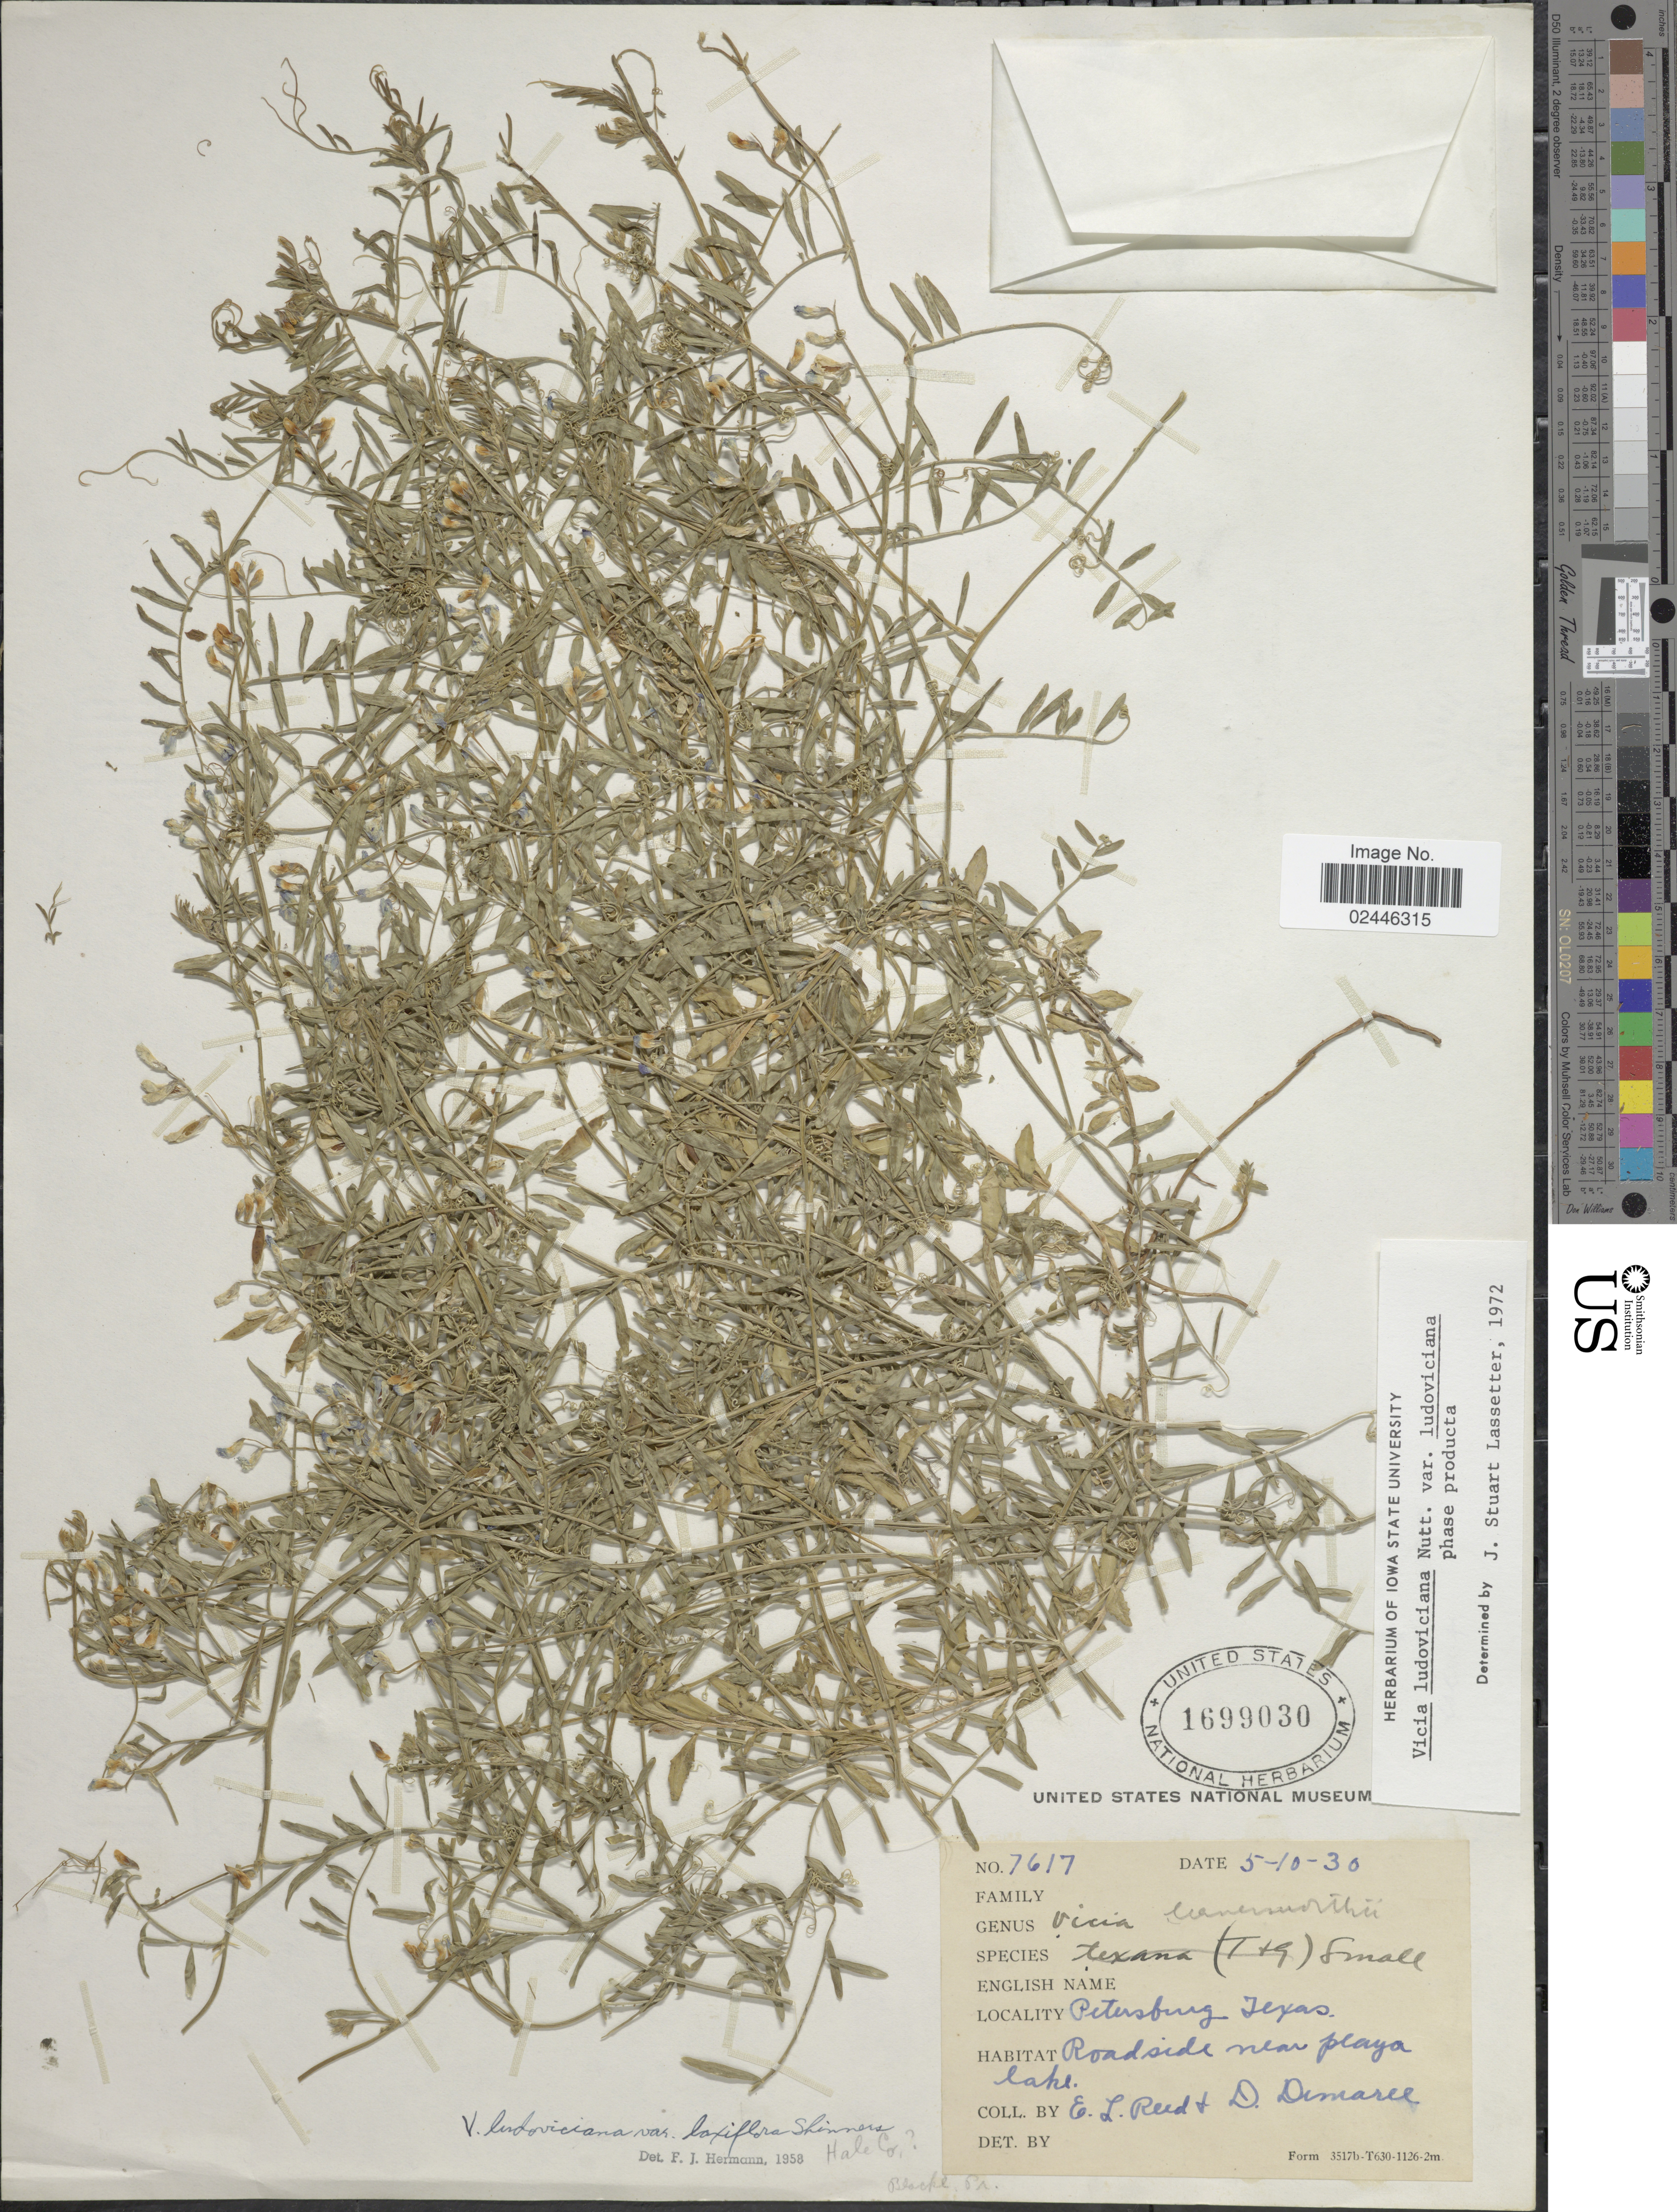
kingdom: Plantae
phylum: Tracheophyta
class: Magnoliopsida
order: Fabales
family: Fabaceae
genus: Vicia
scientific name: Vicia ludoviciana var. ludoviciana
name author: Nutt. ex Torr. & A. Gray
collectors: E. Reed & D. Demaree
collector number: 7617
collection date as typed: Transcribed d/m/y: 10/5/30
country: United States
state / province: Texas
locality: Petersburg, Roadside near playa Lake, Hale Co. Blackl. Pr.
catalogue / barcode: US 1699030